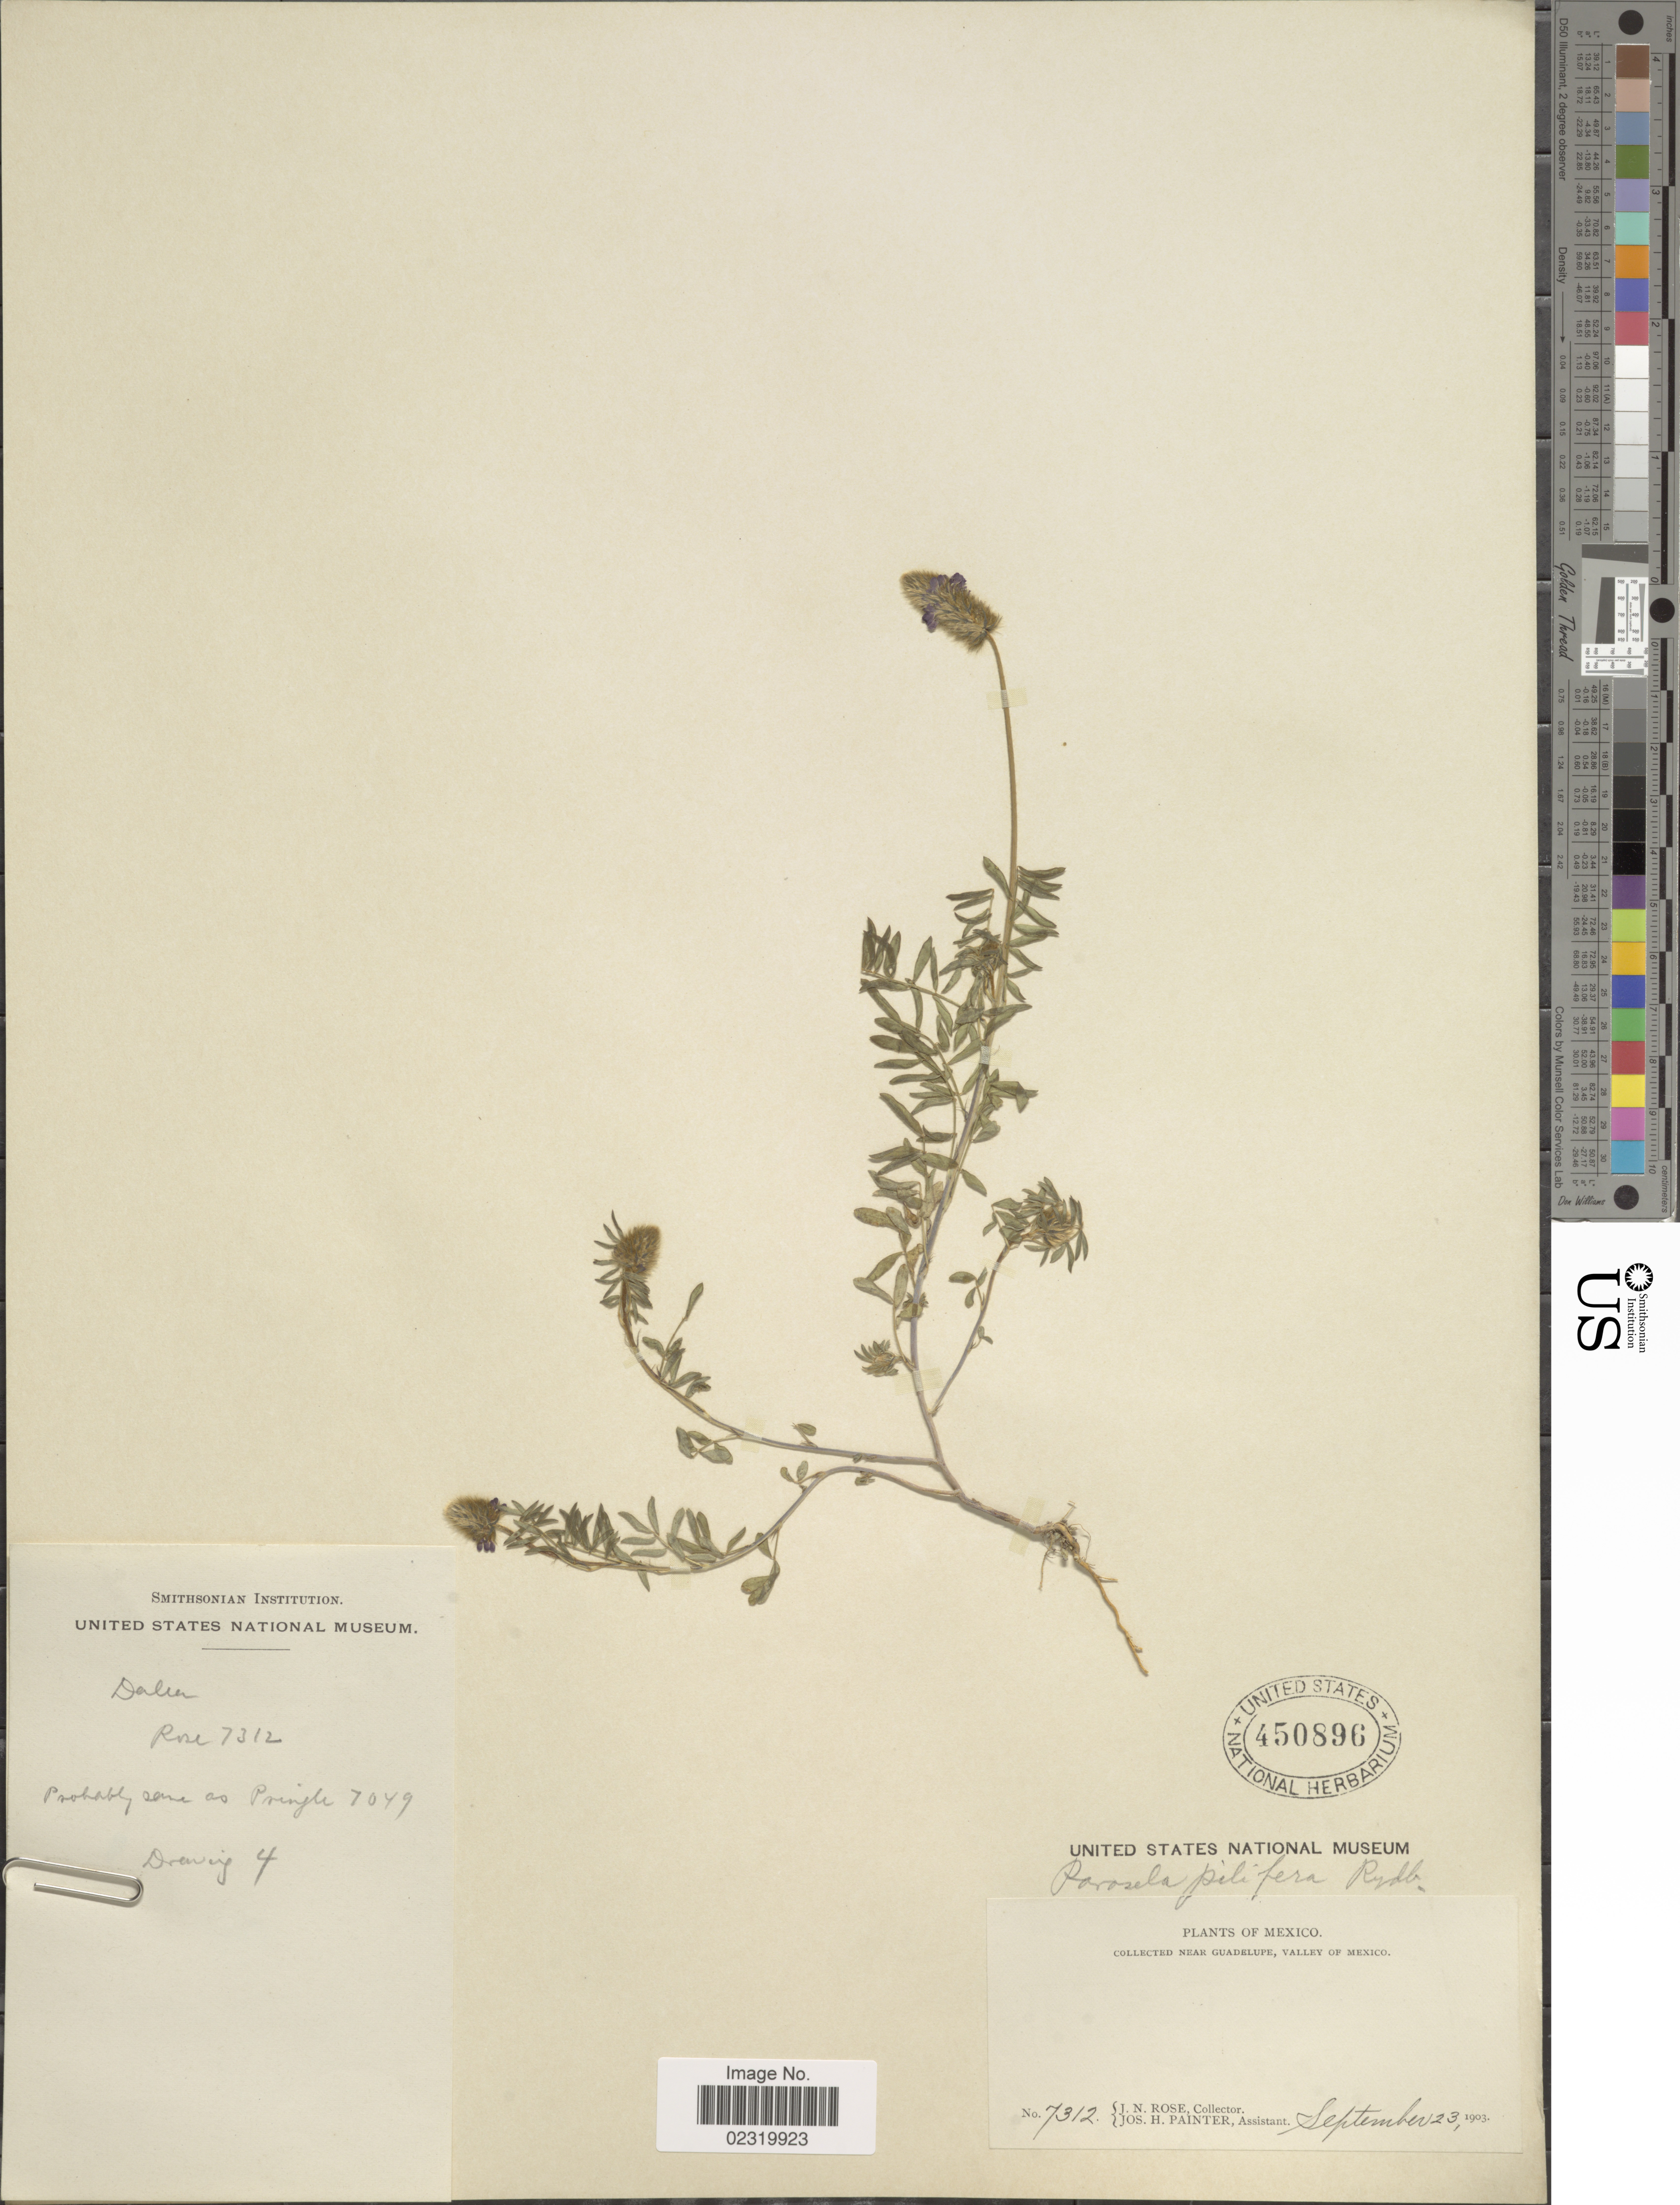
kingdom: Plantae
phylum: Tracheophyta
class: Magnoliopsida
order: Fabales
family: Fabaceae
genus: Dalea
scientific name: Dalea reclinata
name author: (Cav.) Willd.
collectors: J. N. Rose & J. H. Painter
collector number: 7312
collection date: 1903-09-23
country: Mexico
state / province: México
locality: Near Guadelupe, Valley of Mexico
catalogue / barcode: US 450896